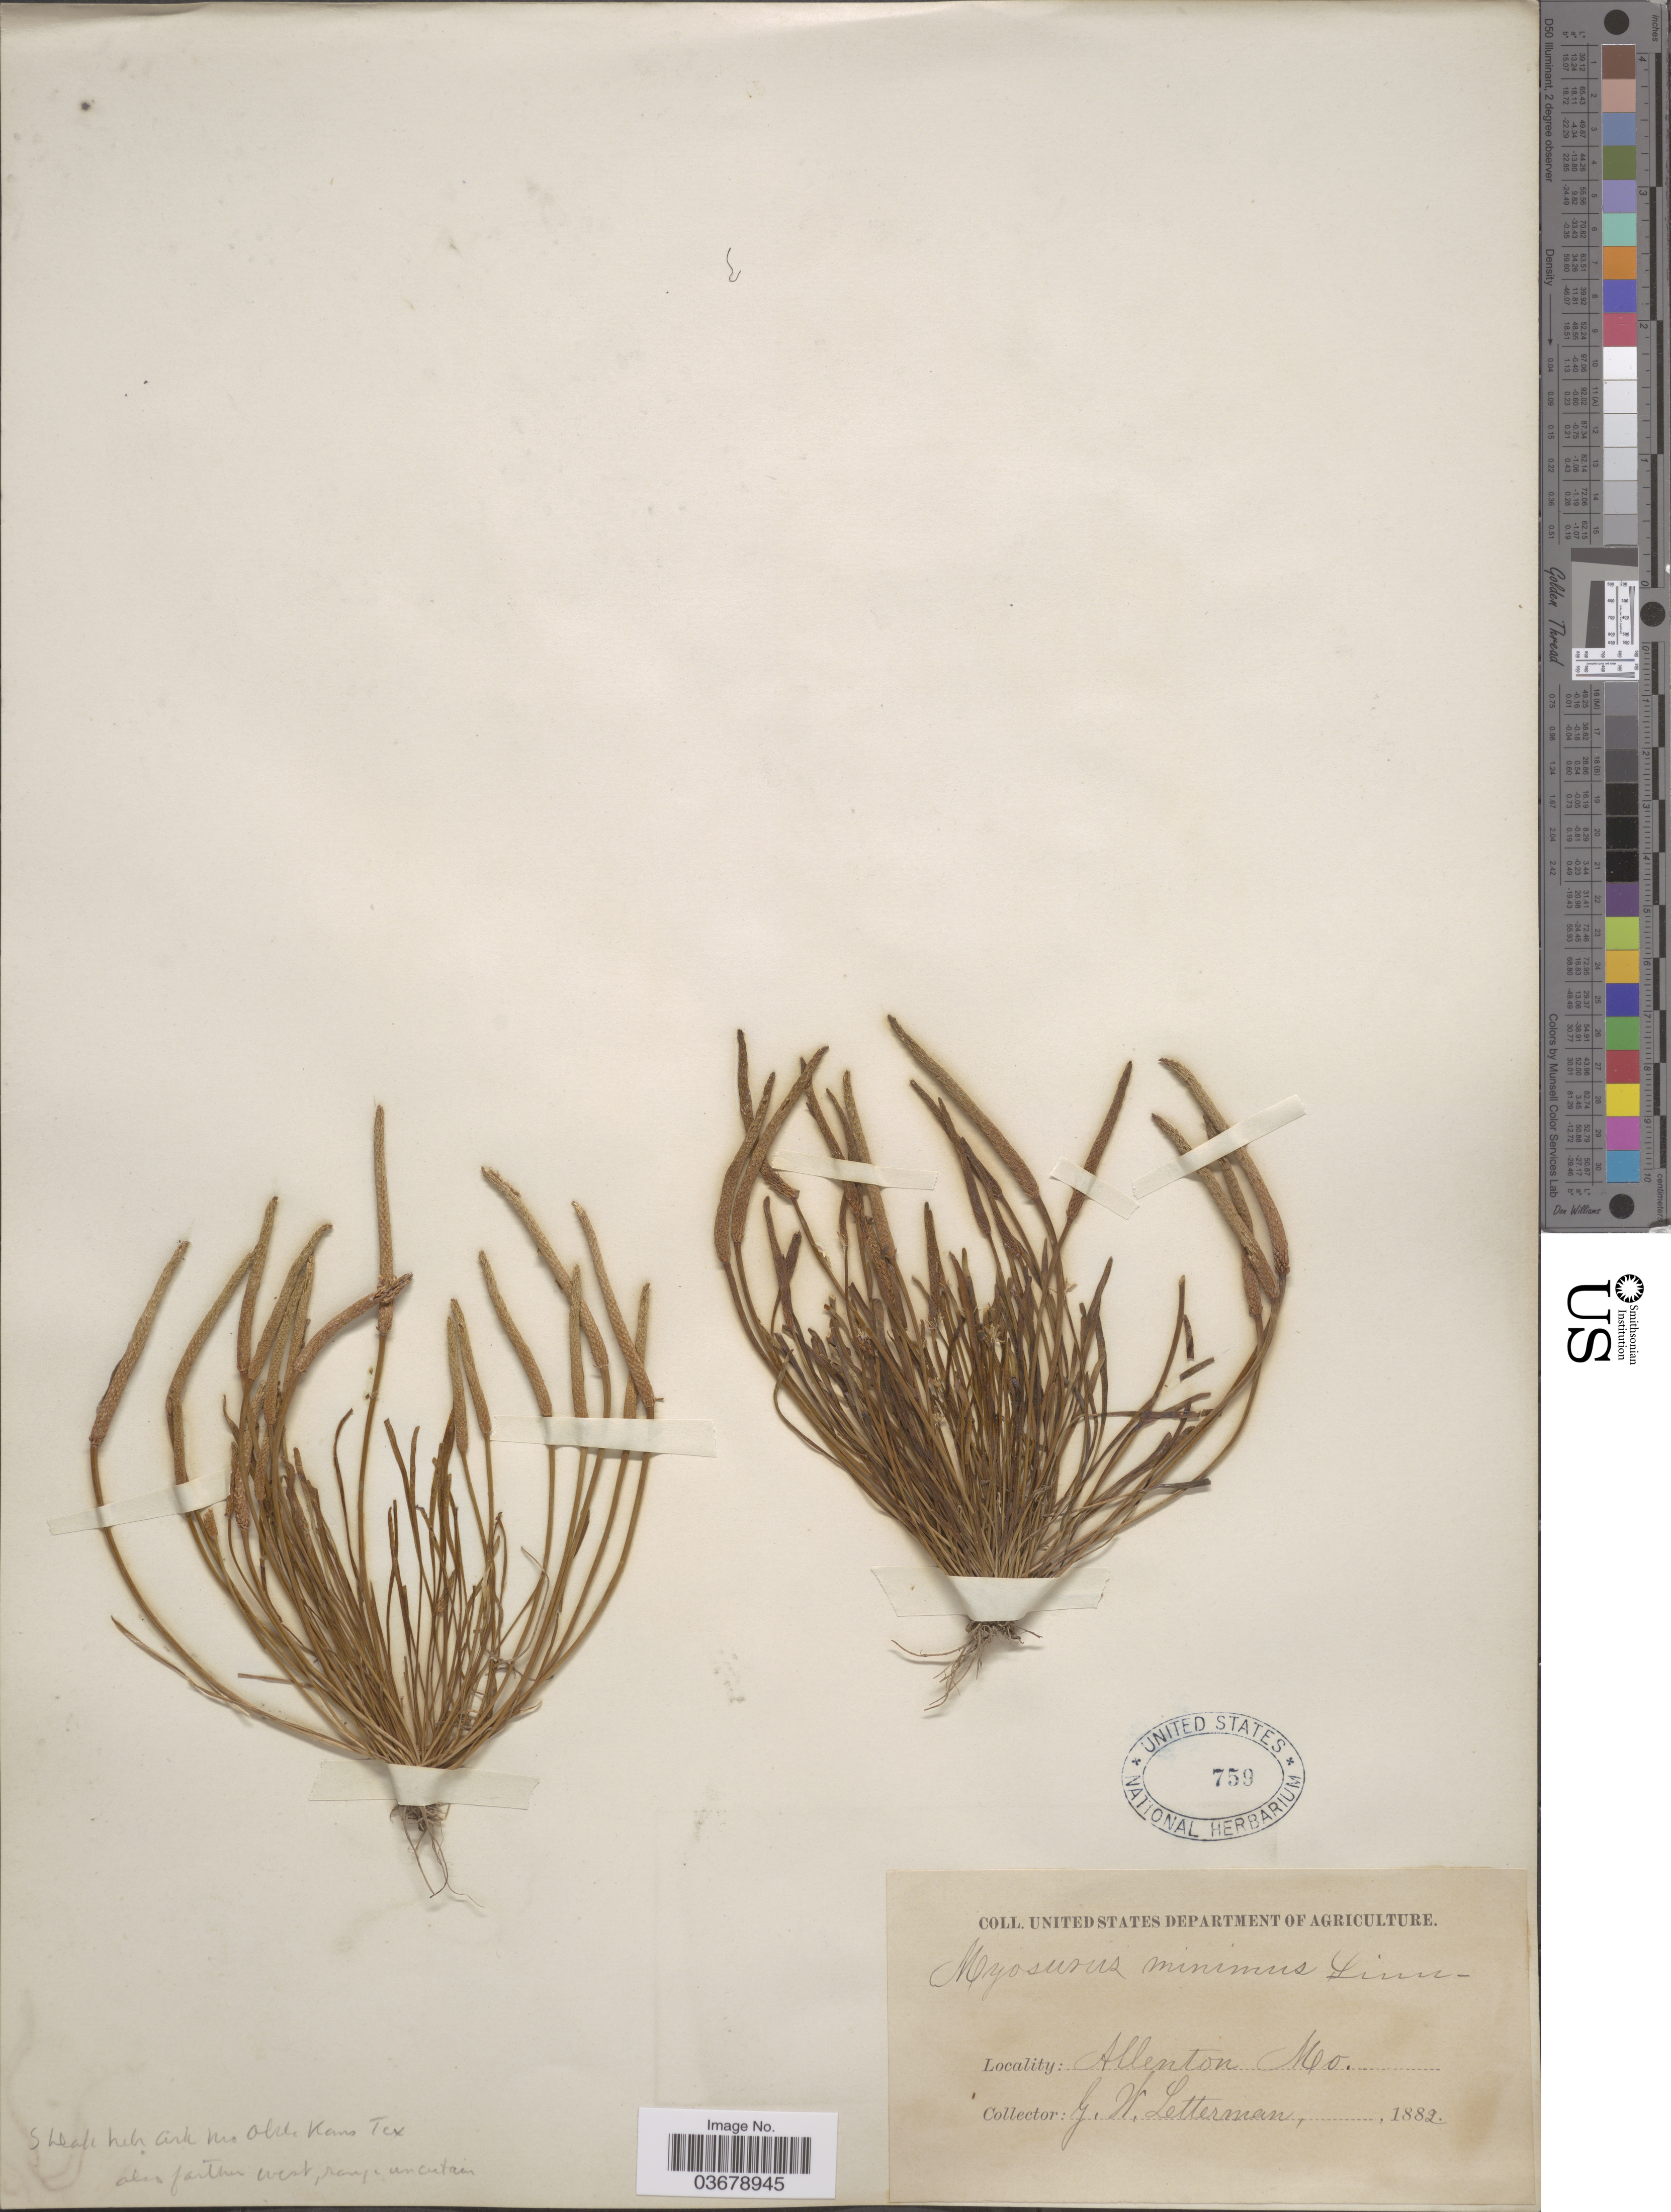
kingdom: Plantae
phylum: Tracheophyta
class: Magnoliopsida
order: Ranunculales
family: Ranunculaceae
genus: Myosurus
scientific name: Myosurus lepturus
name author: (A. Gray) Howell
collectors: G. W. Letterman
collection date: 1882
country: United States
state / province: Missouri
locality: Allenton.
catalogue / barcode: US 759